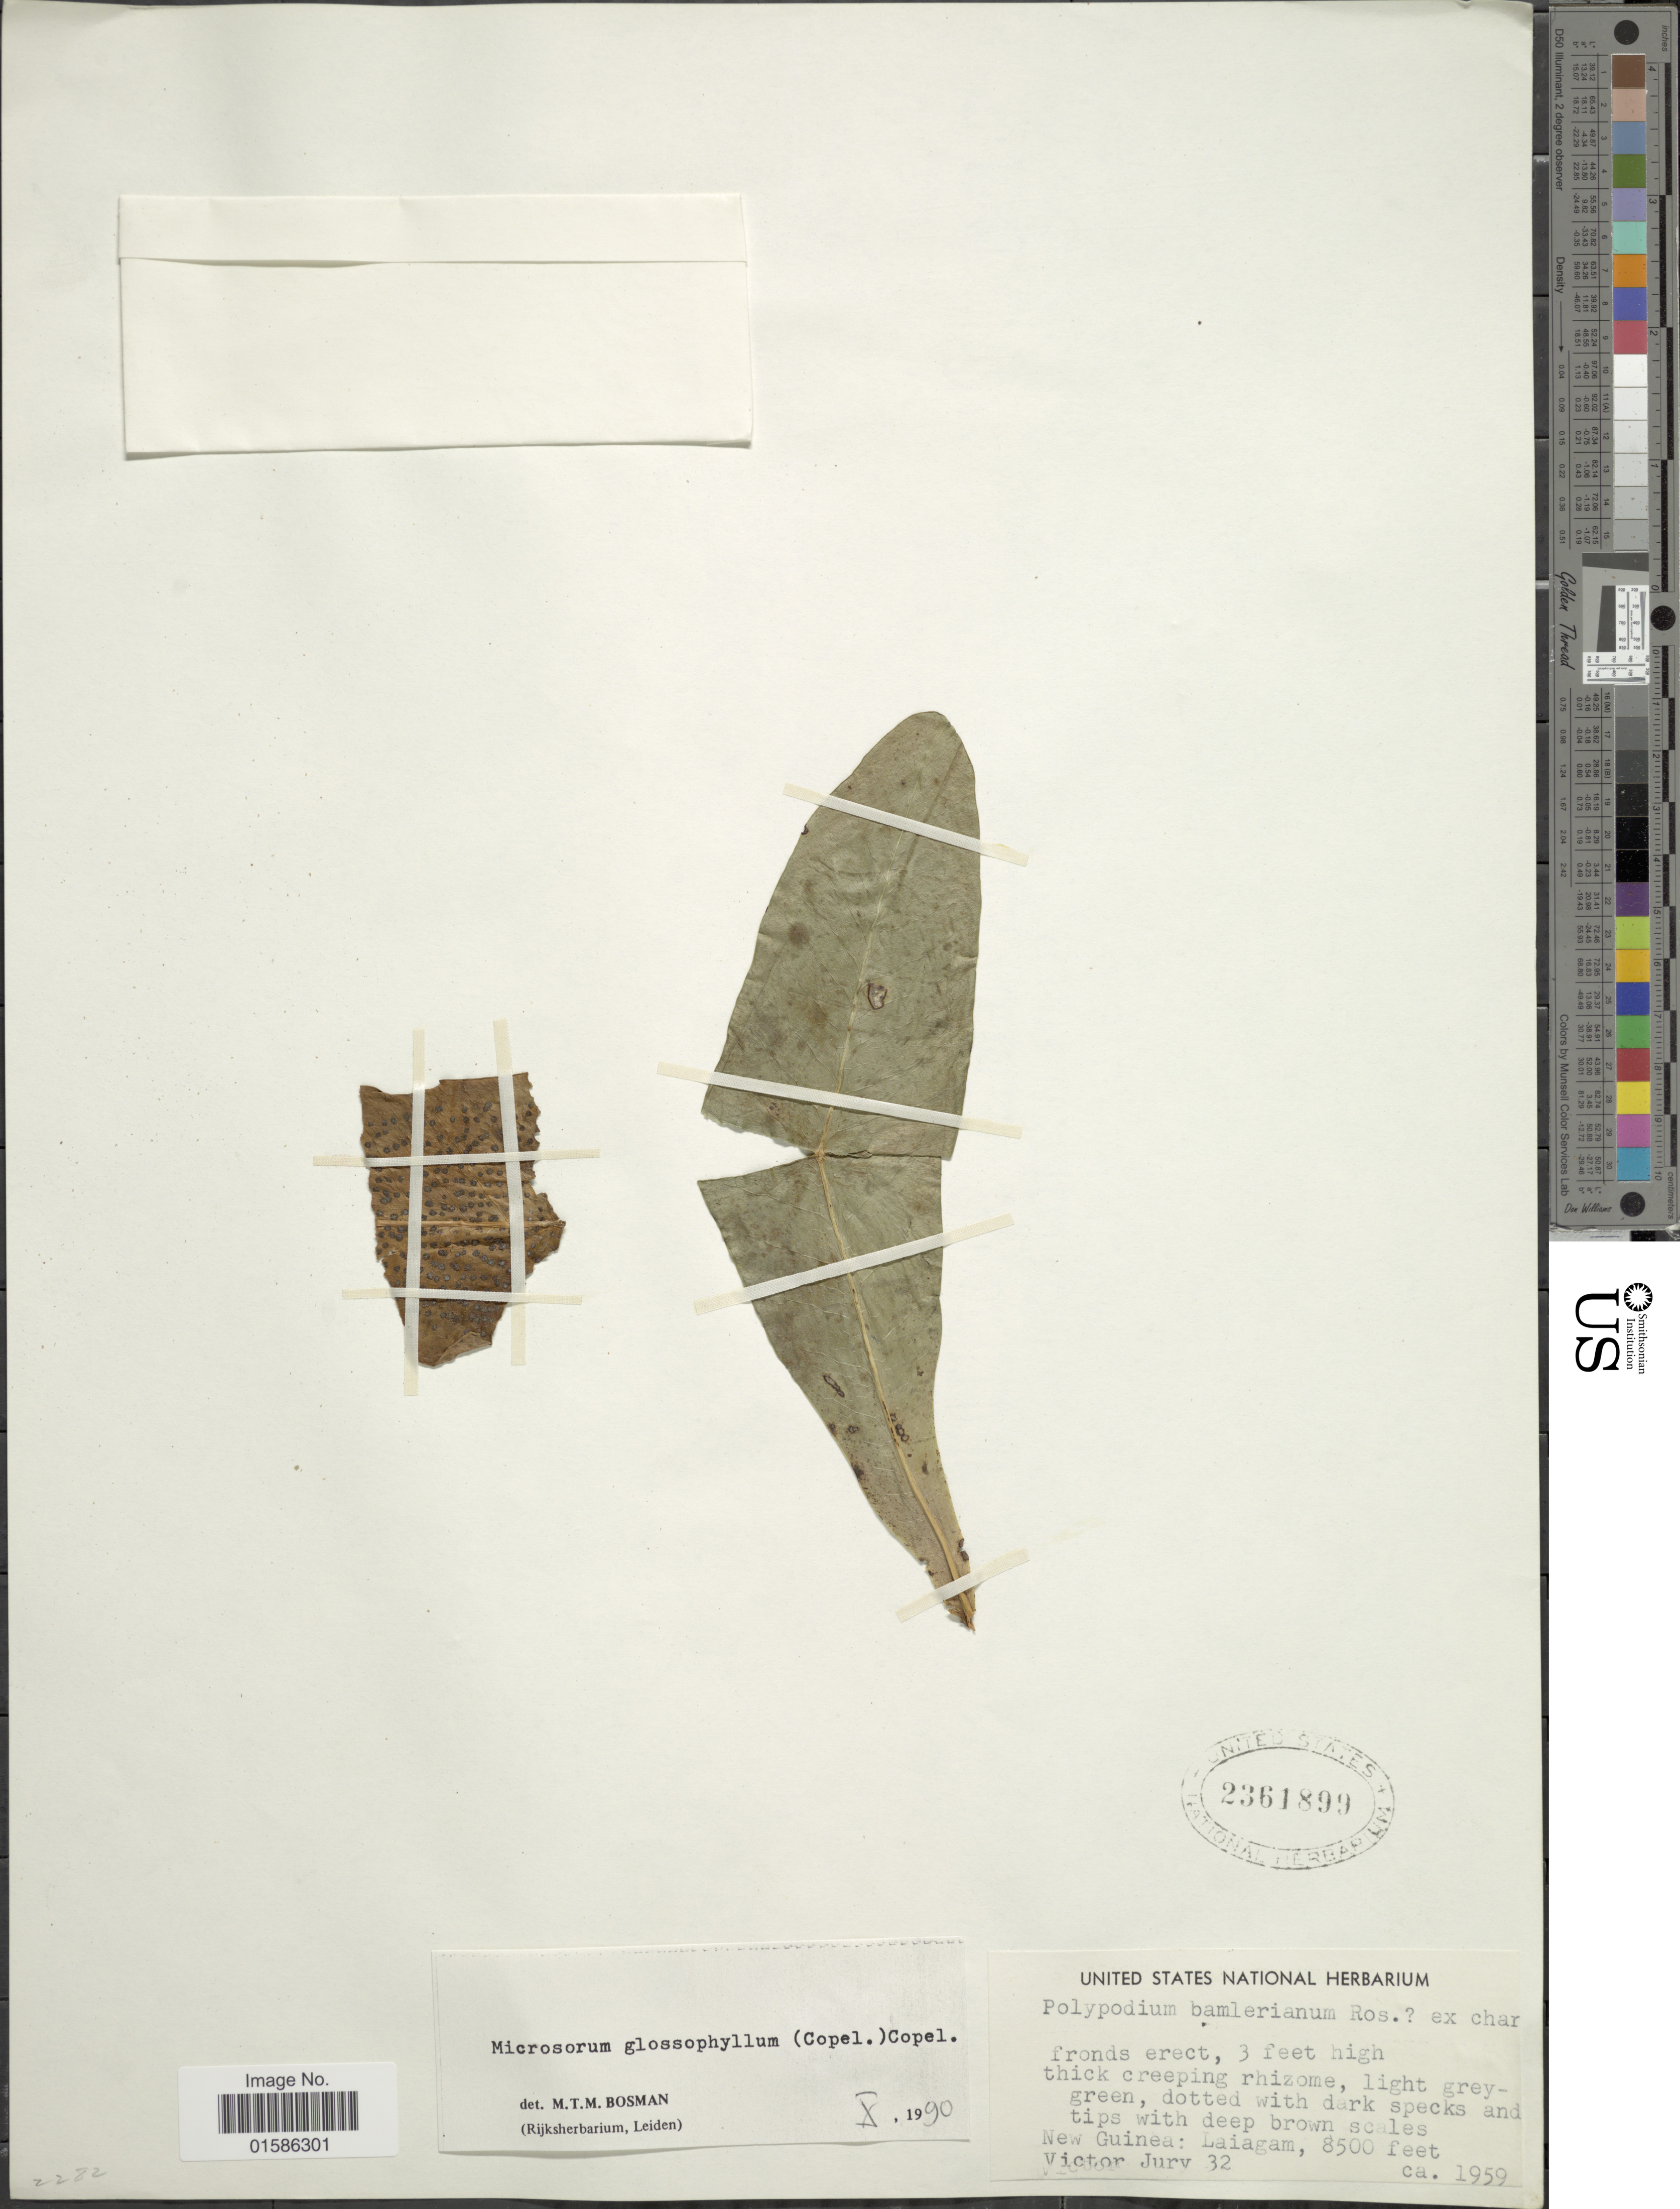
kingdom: Plantae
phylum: Tracheophyta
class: Polypodiopsida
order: Polypodiales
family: Polypodiaceae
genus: Microsorum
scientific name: Microsorum glossophyllum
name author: (Copel.) Copel.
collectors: V. Jury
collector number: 32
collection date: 1959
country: Papua New Guinea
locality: New Guinea: Laiagam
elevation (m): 2591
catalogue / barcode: US 2361899